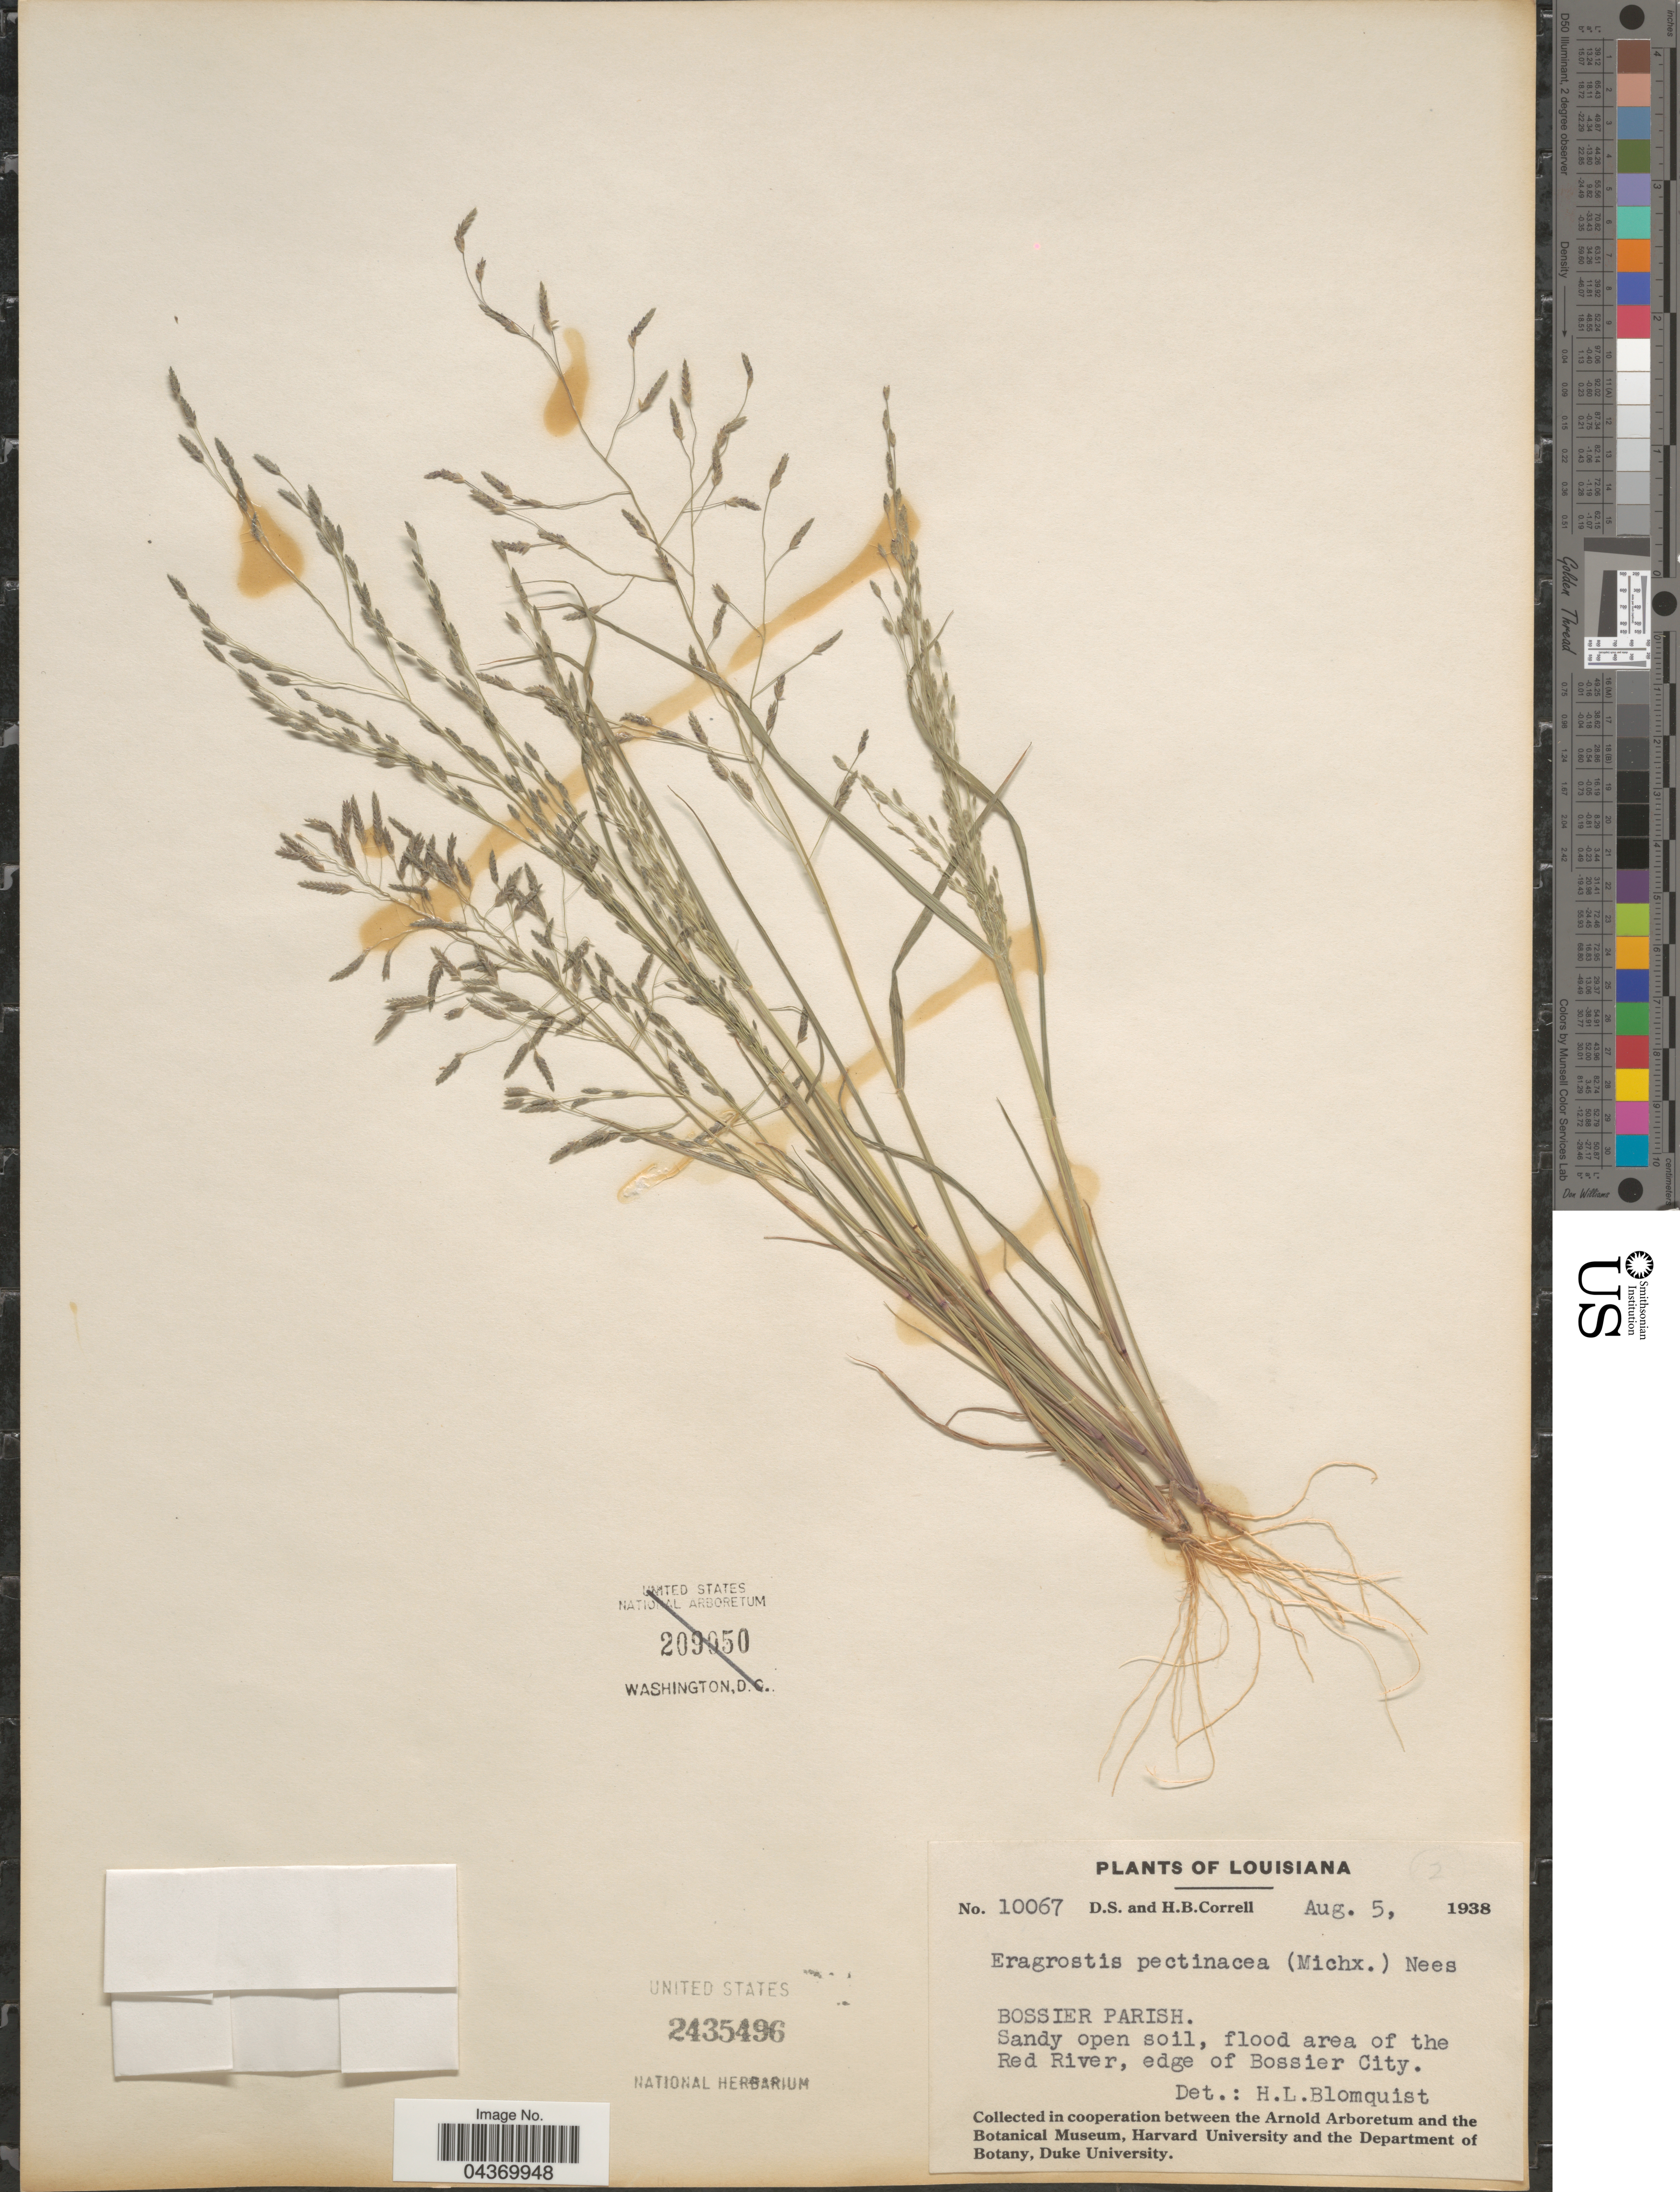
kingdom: Plantae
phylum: Tracheophyta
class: Liliopsida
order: Poales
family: Poaceae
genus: Eragrostis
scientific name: Eragrostis pectinacea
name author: (Michx.) Nees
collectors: D. S. Correll & H. Correll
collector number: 10067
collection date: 1938-08-05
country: United States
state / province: Louisiana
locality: Bossier Parish. Flood area of the Red River, edge of Bossier City.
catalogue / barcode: US 2435496